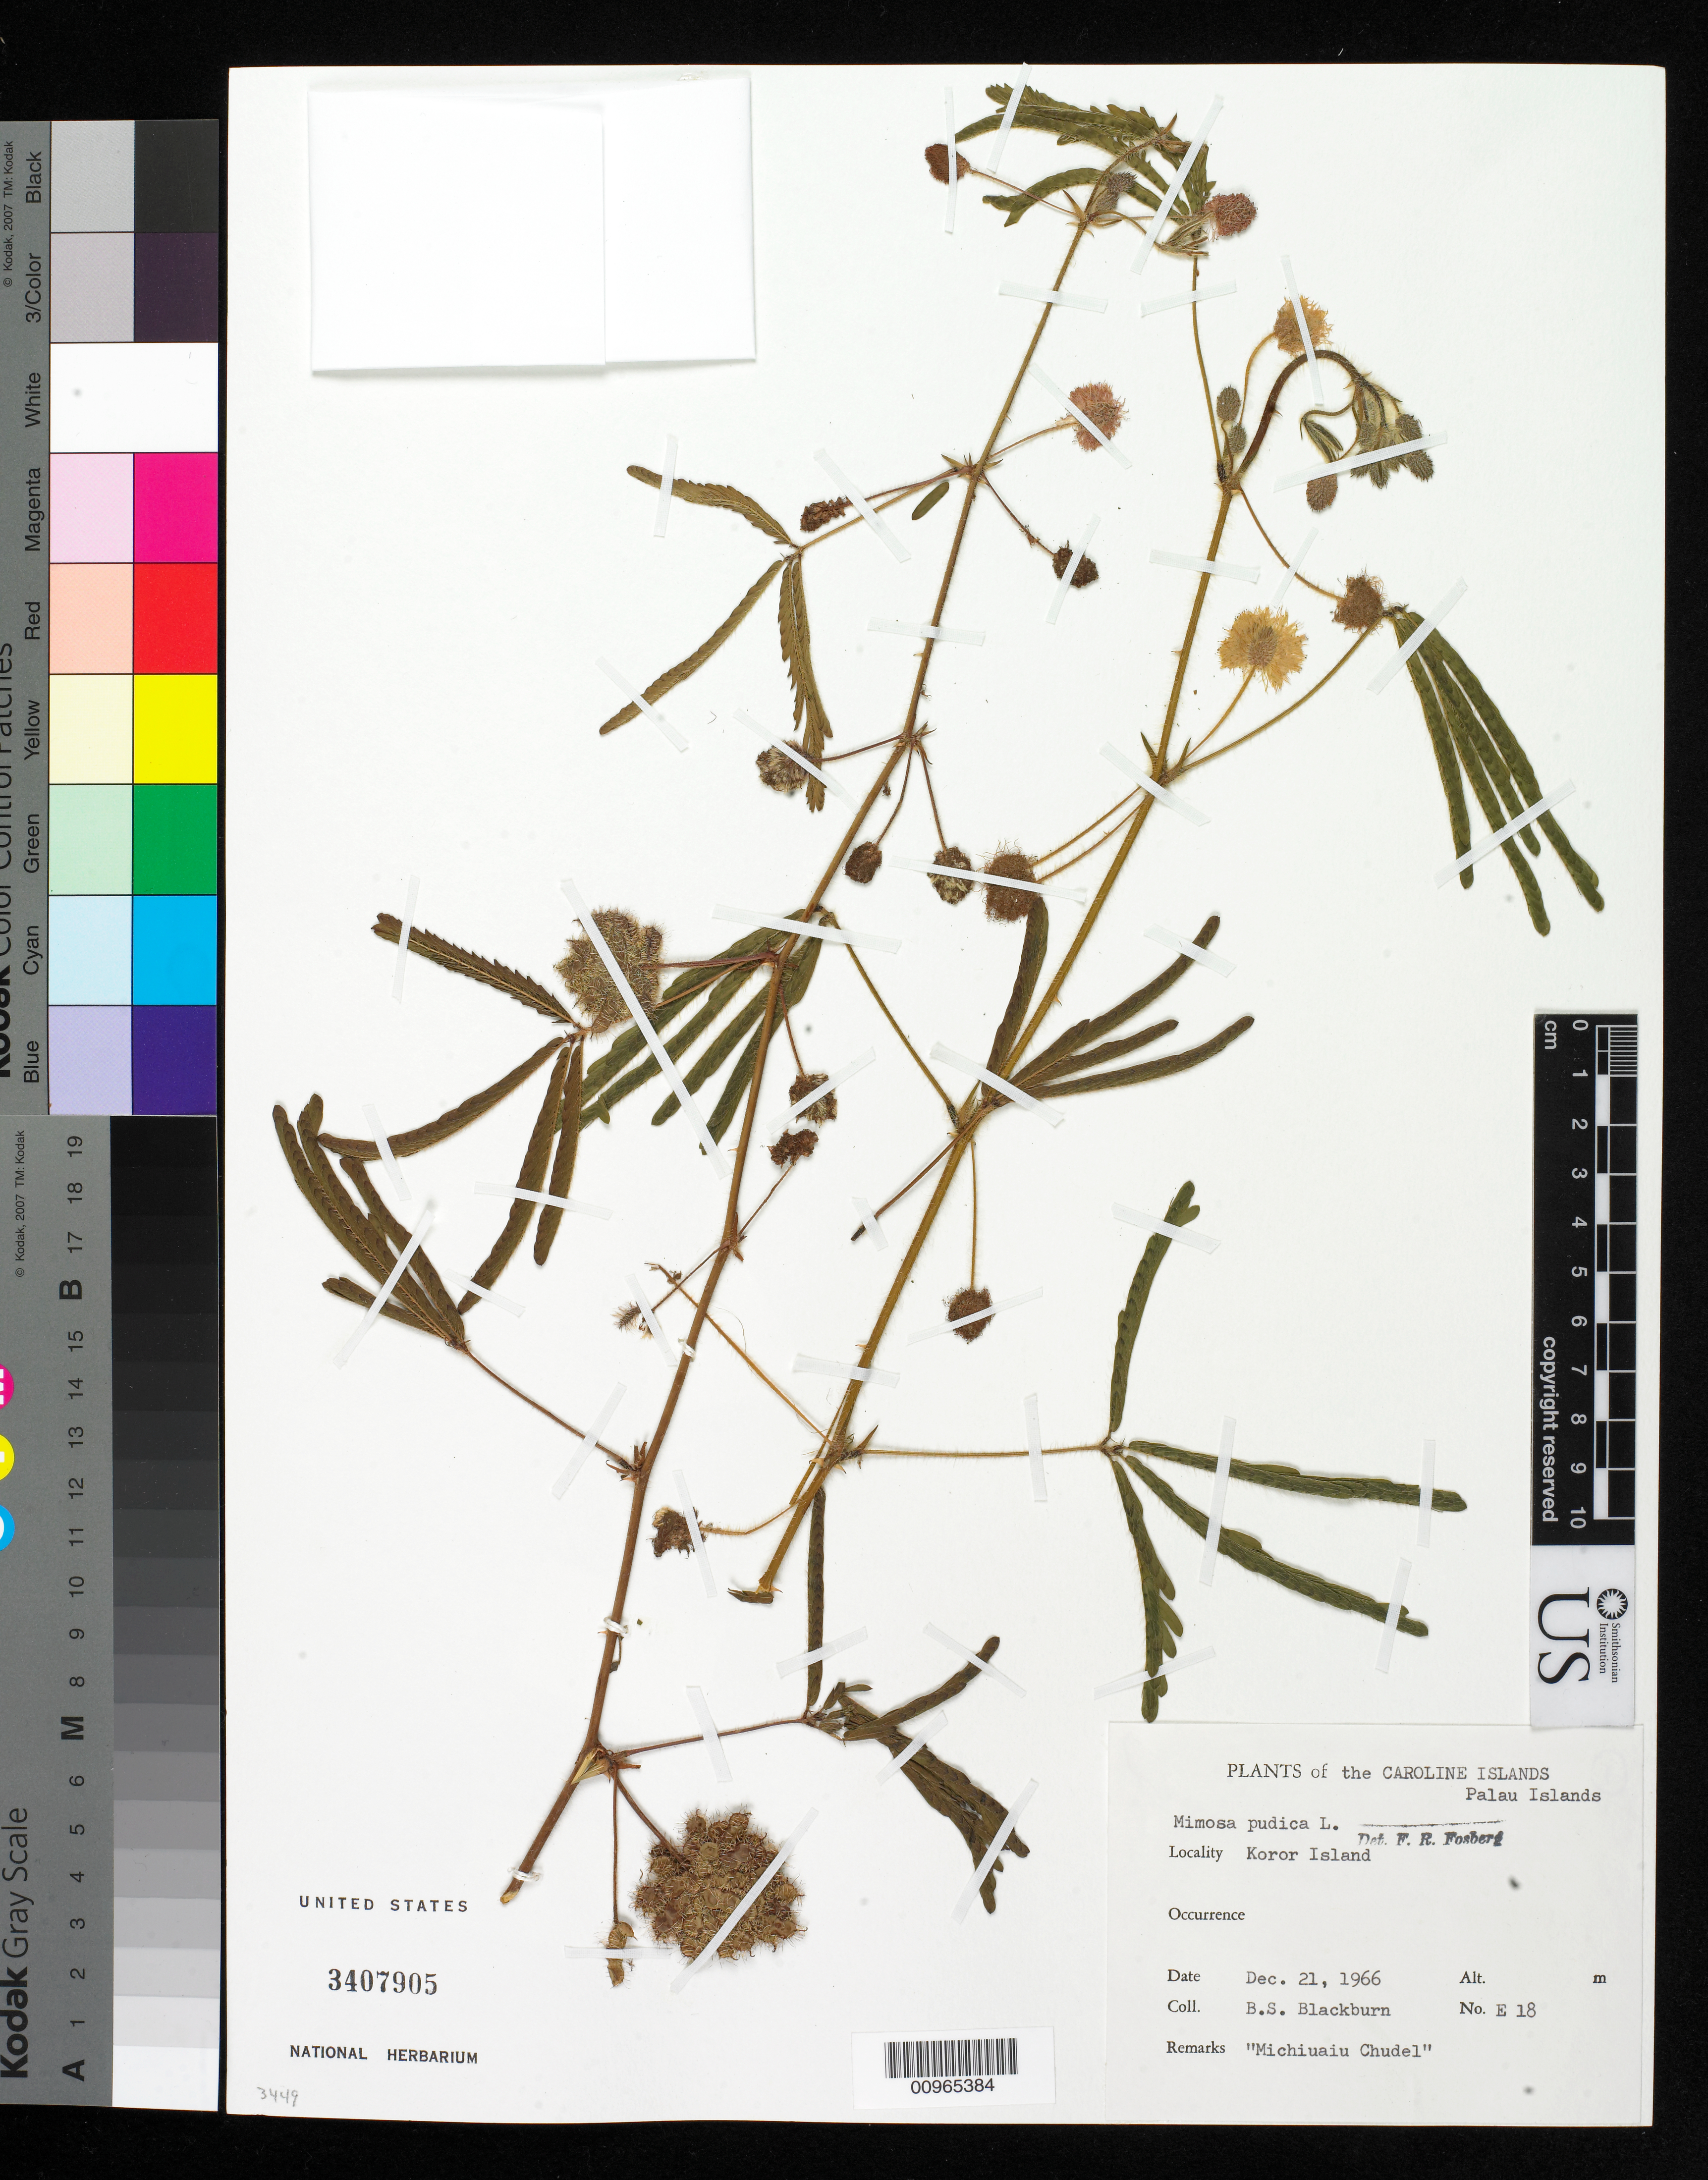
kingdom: Plantae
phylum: Tracheophyta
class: Magnoliopsida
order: Fabales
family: Fabaceae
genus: Mimosa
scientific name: Mimosa pudica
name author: L.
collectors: B. S. Blackburn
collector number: E 18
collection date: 1966-12-21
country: Palau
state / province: Koror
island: Oreor (Koror)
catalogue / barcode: US 3407905